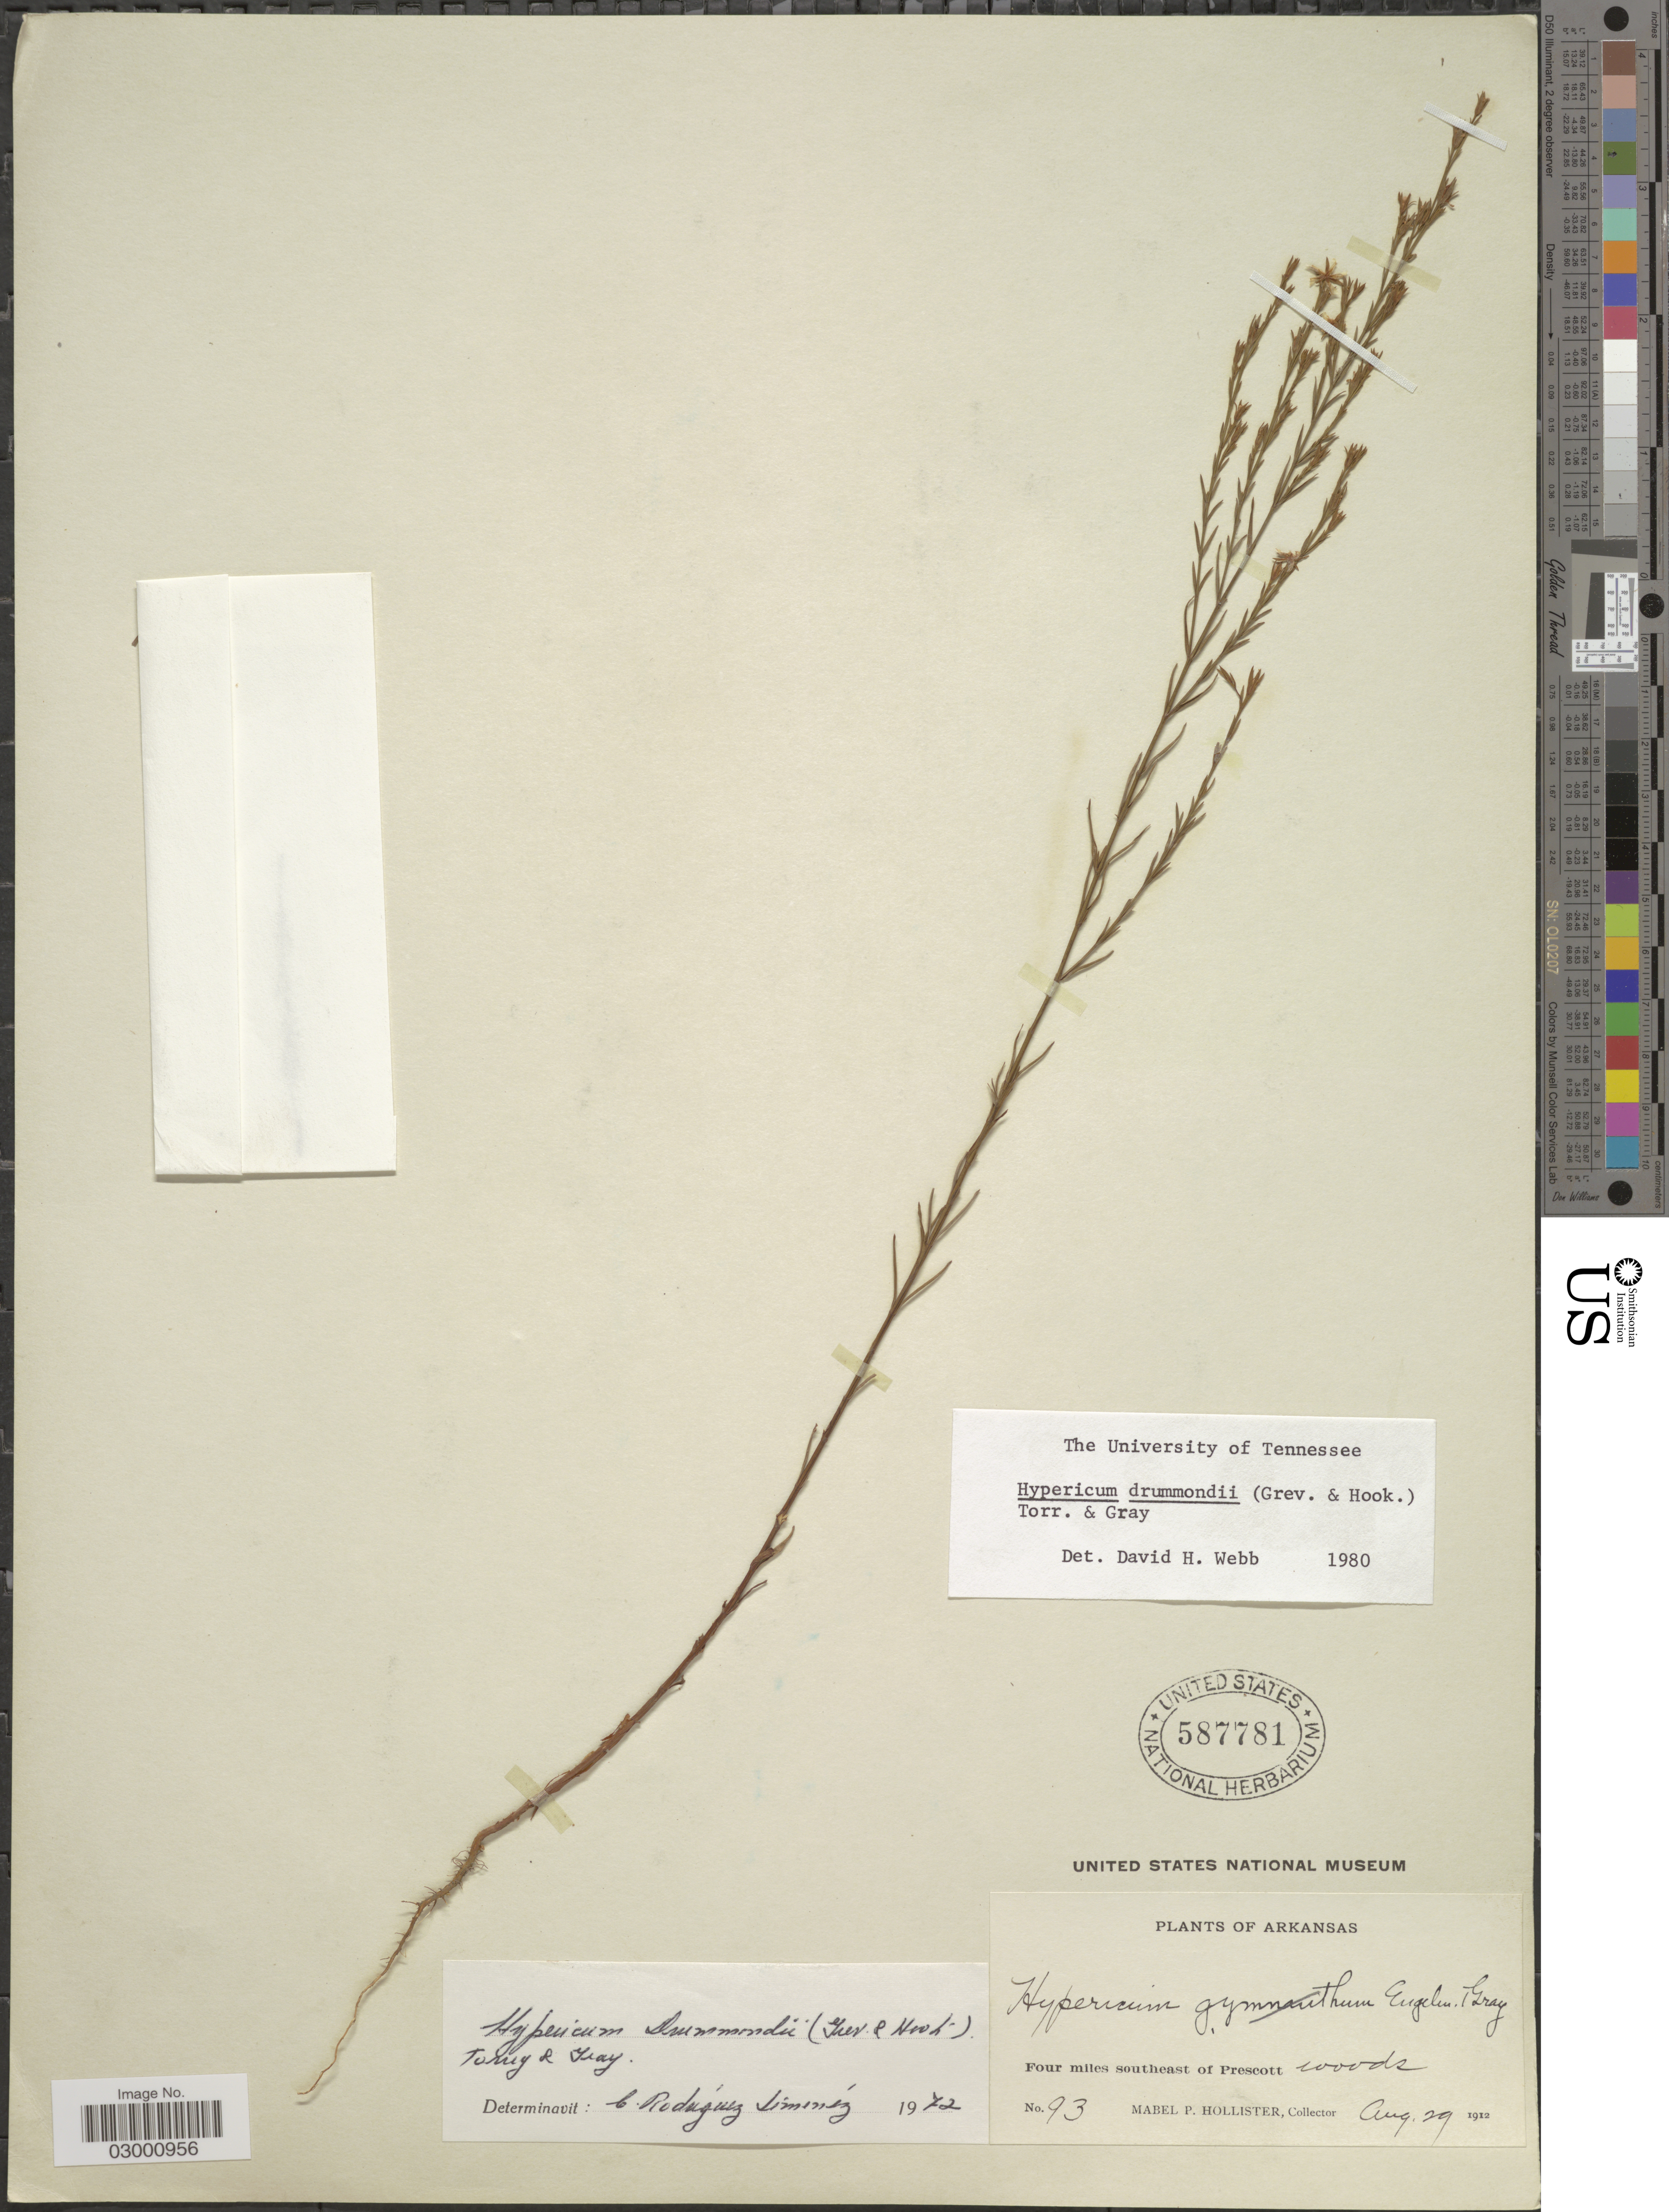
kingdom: Plantae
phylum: Tracheophyta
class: Magnoliopsida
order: Malpighiales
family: Hypericaceae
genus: Hypericum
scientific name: Hypericum drummondii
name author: (Grev. & Hook.) Torr. & A. Gray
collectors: M. Hollister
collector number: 93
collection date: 1912-08-29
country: United States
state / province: Arkansas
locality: Four miles southeast of Prescott.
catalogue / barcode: US 587781